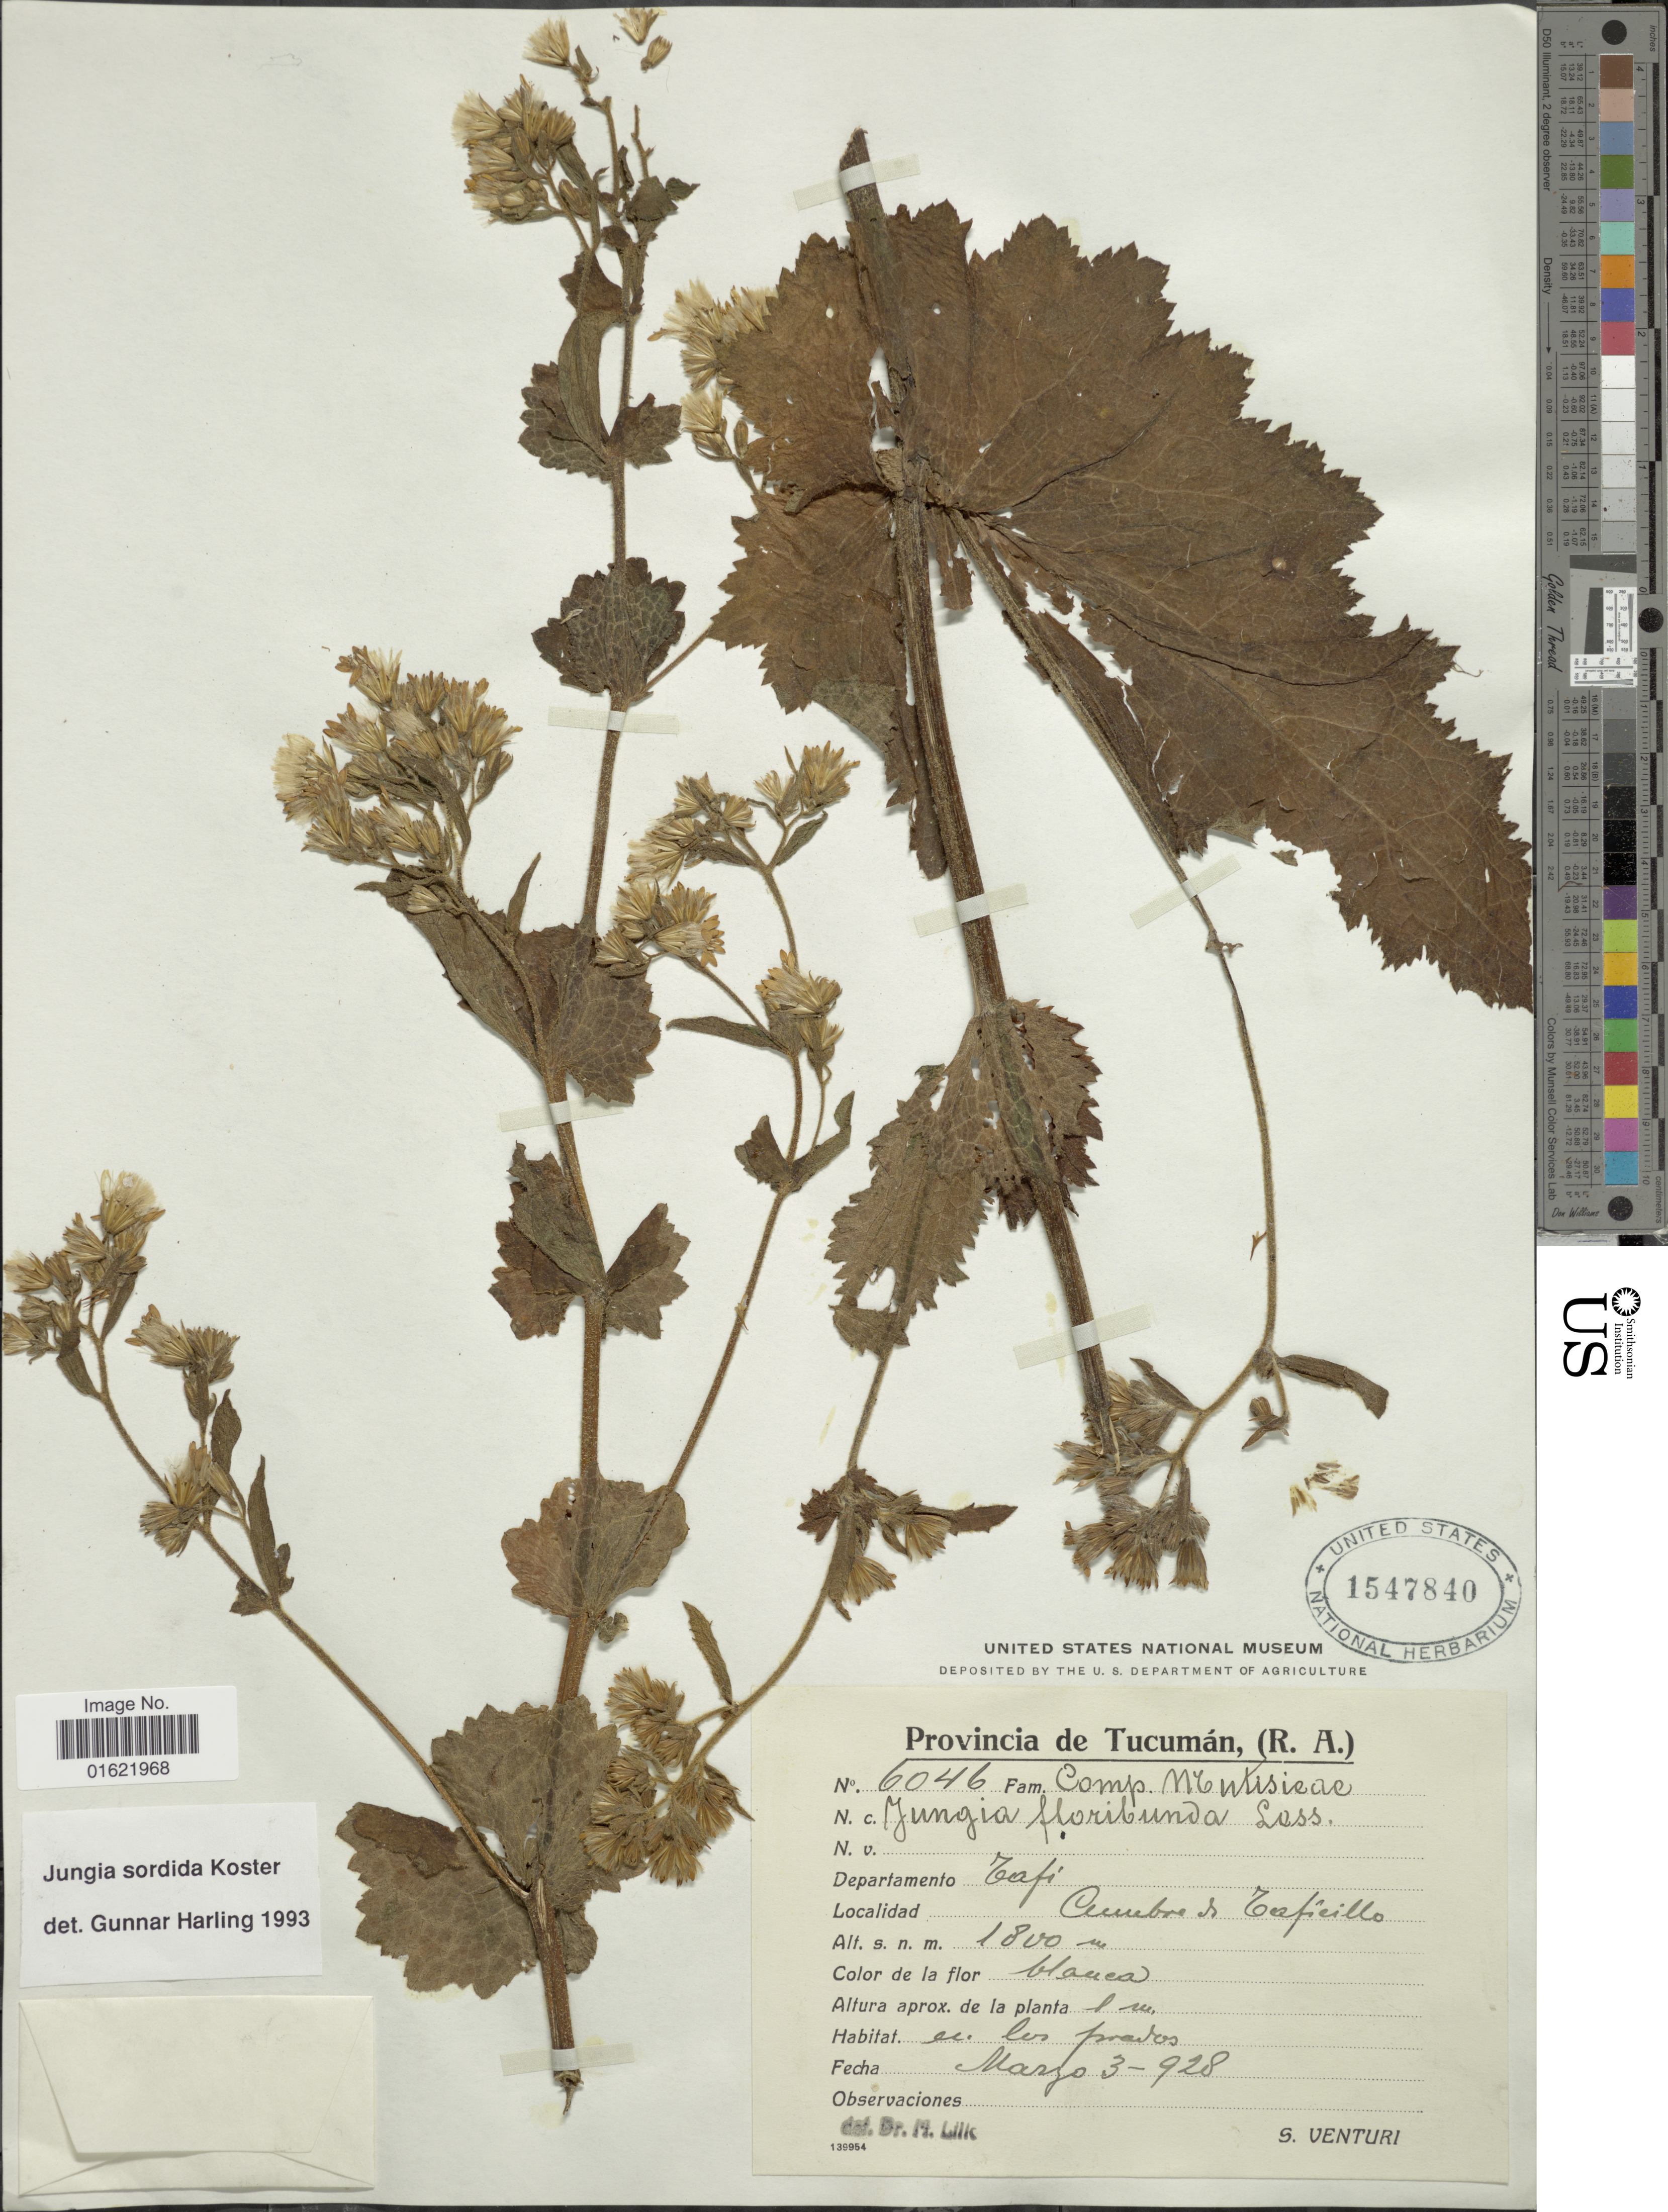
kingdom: Plantae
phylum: Tracheophyta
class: Magnoliopsida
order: Asterales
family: Asteraceae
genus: Jungia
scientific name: Jungia sordida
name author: J. Kost.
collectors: S. Venturi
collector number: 6046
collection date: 1928-03-03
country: Argentina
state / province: Tucuman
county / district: Tafi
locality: Cumbre de Taficillo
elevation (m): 1800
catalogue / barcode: US 1547840